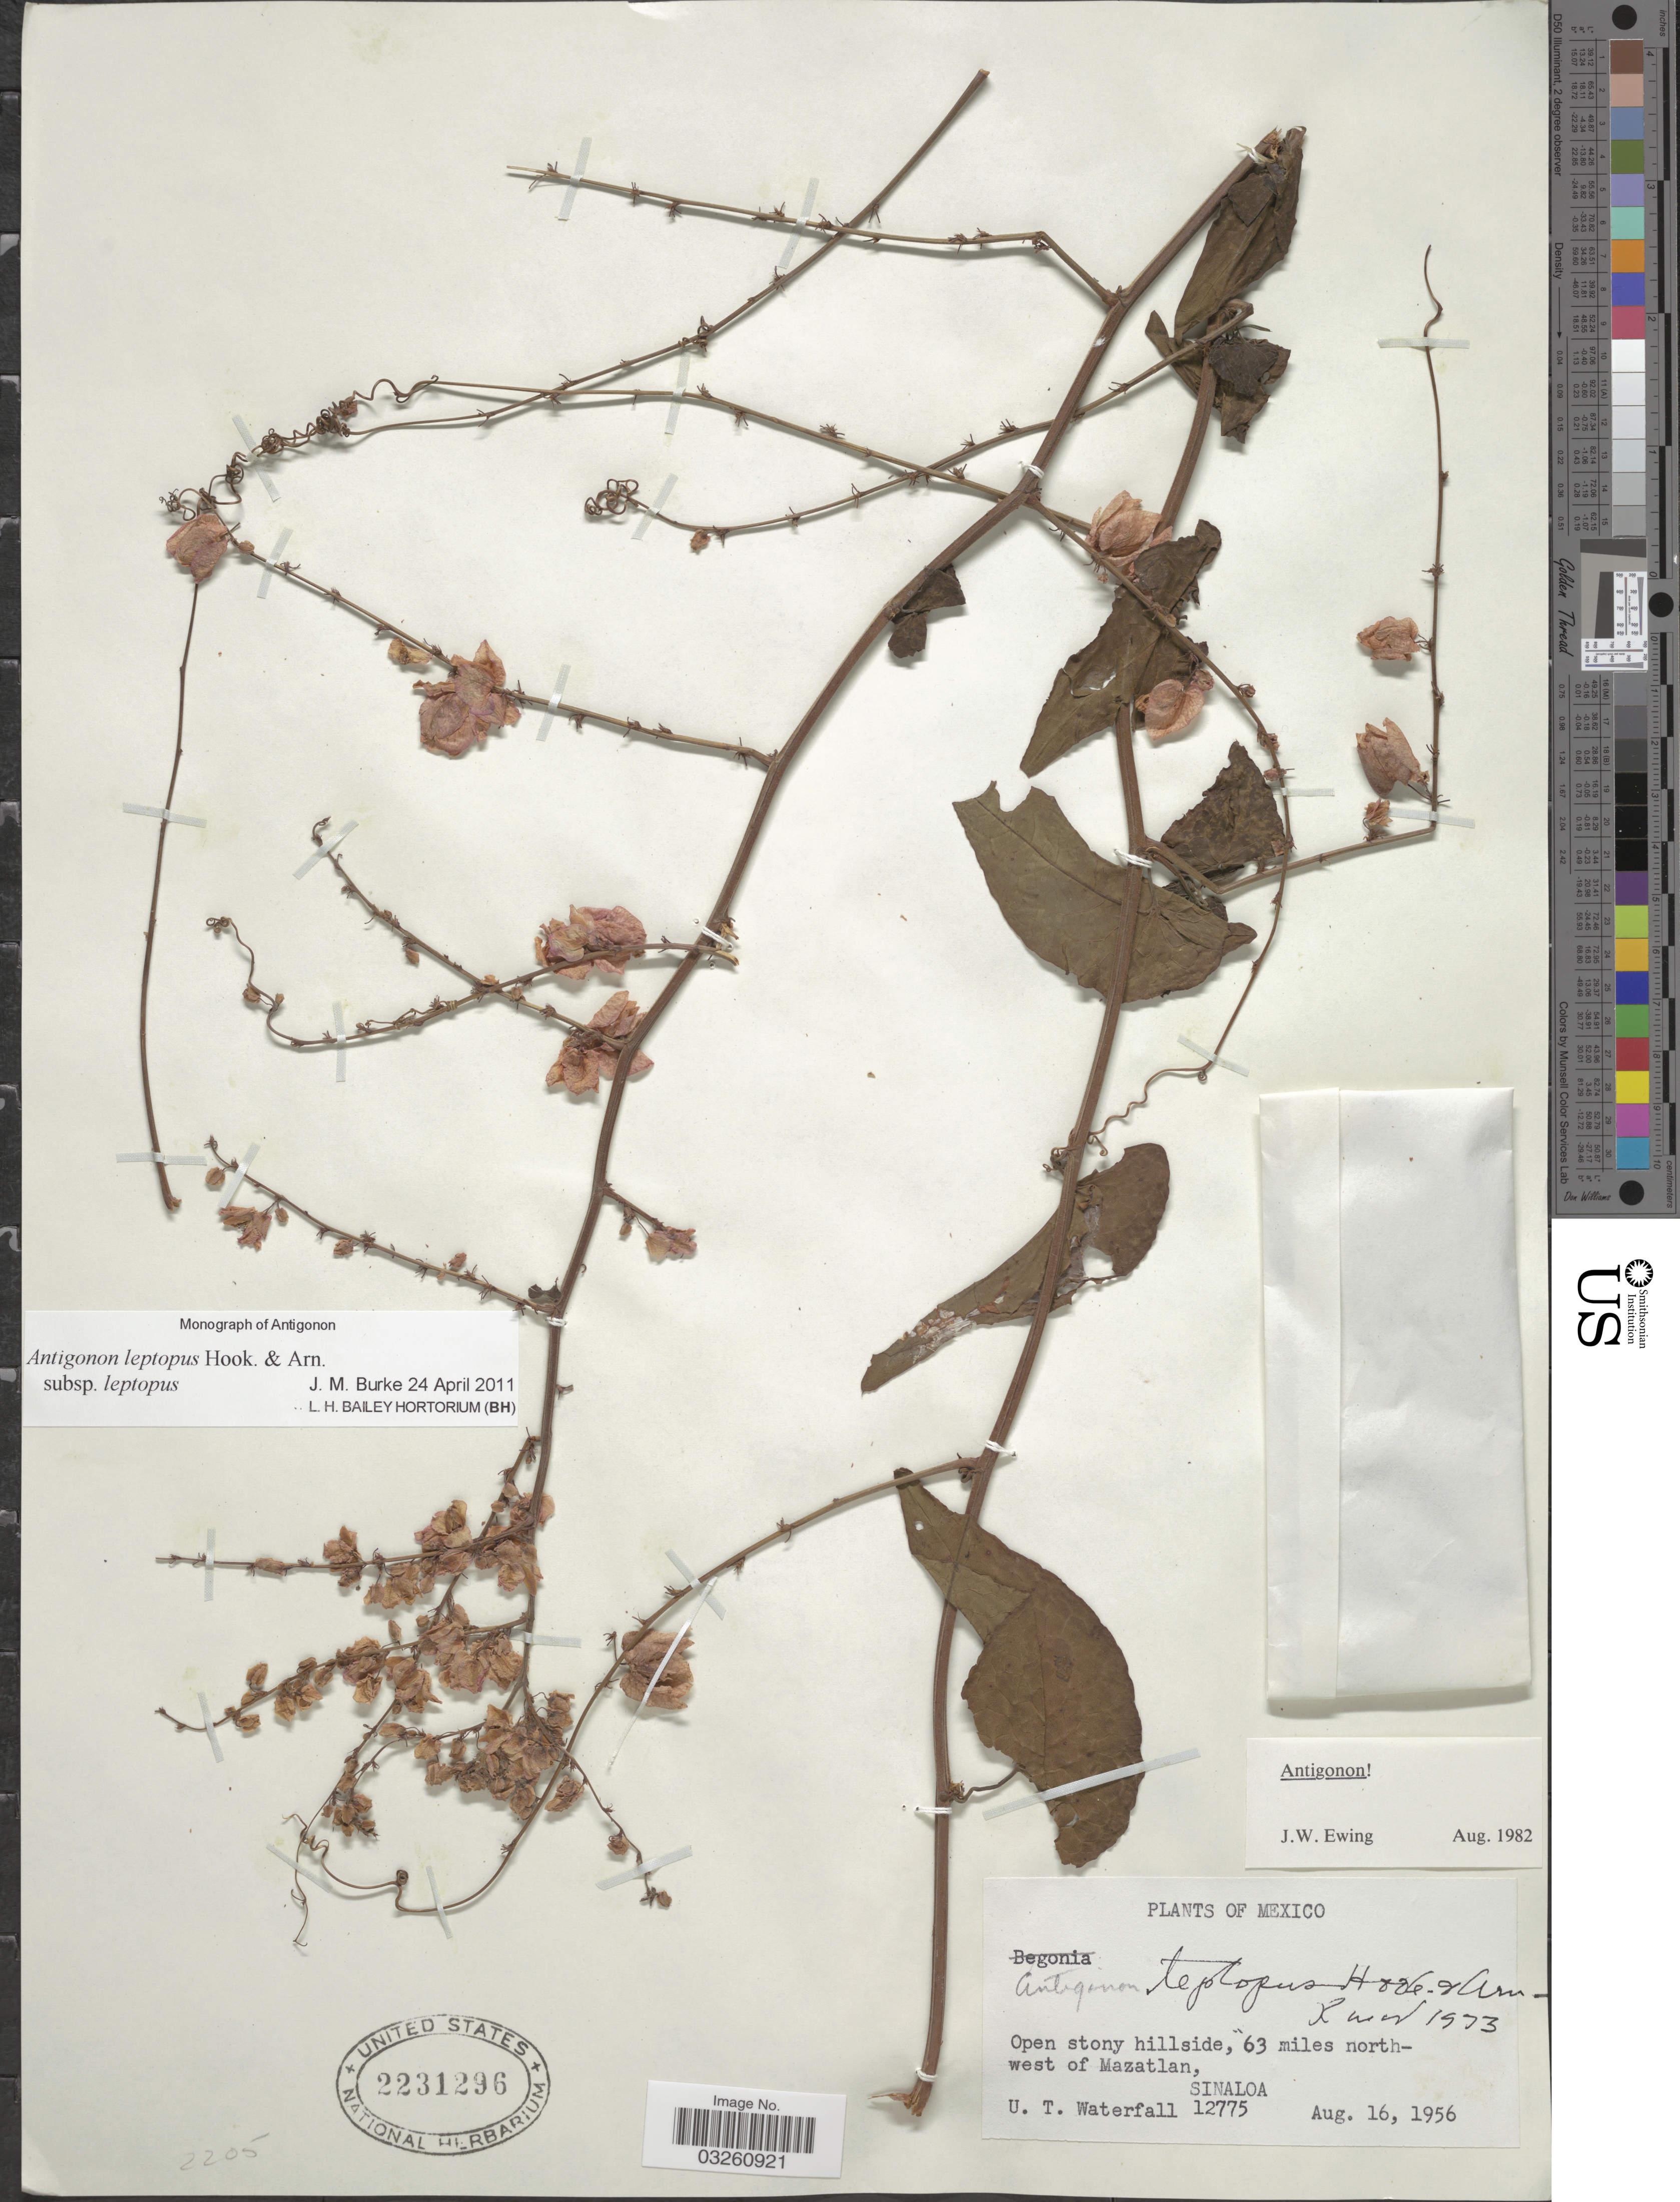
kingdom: Plantae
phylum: Tracheophyta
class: Magnoliopsida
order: Caryophyllales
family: Polygonaceae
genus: Antigonon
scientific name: Antigonon leptopus subsp. leptopus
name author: Hook. & Arn.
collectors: U. T. Waterfall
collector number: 12775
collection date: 1956-08-16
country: Mexico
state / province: Sinaloa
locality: Open stony hillside, 63 miles north-west of Mazatlan.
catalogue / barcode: US 2231296